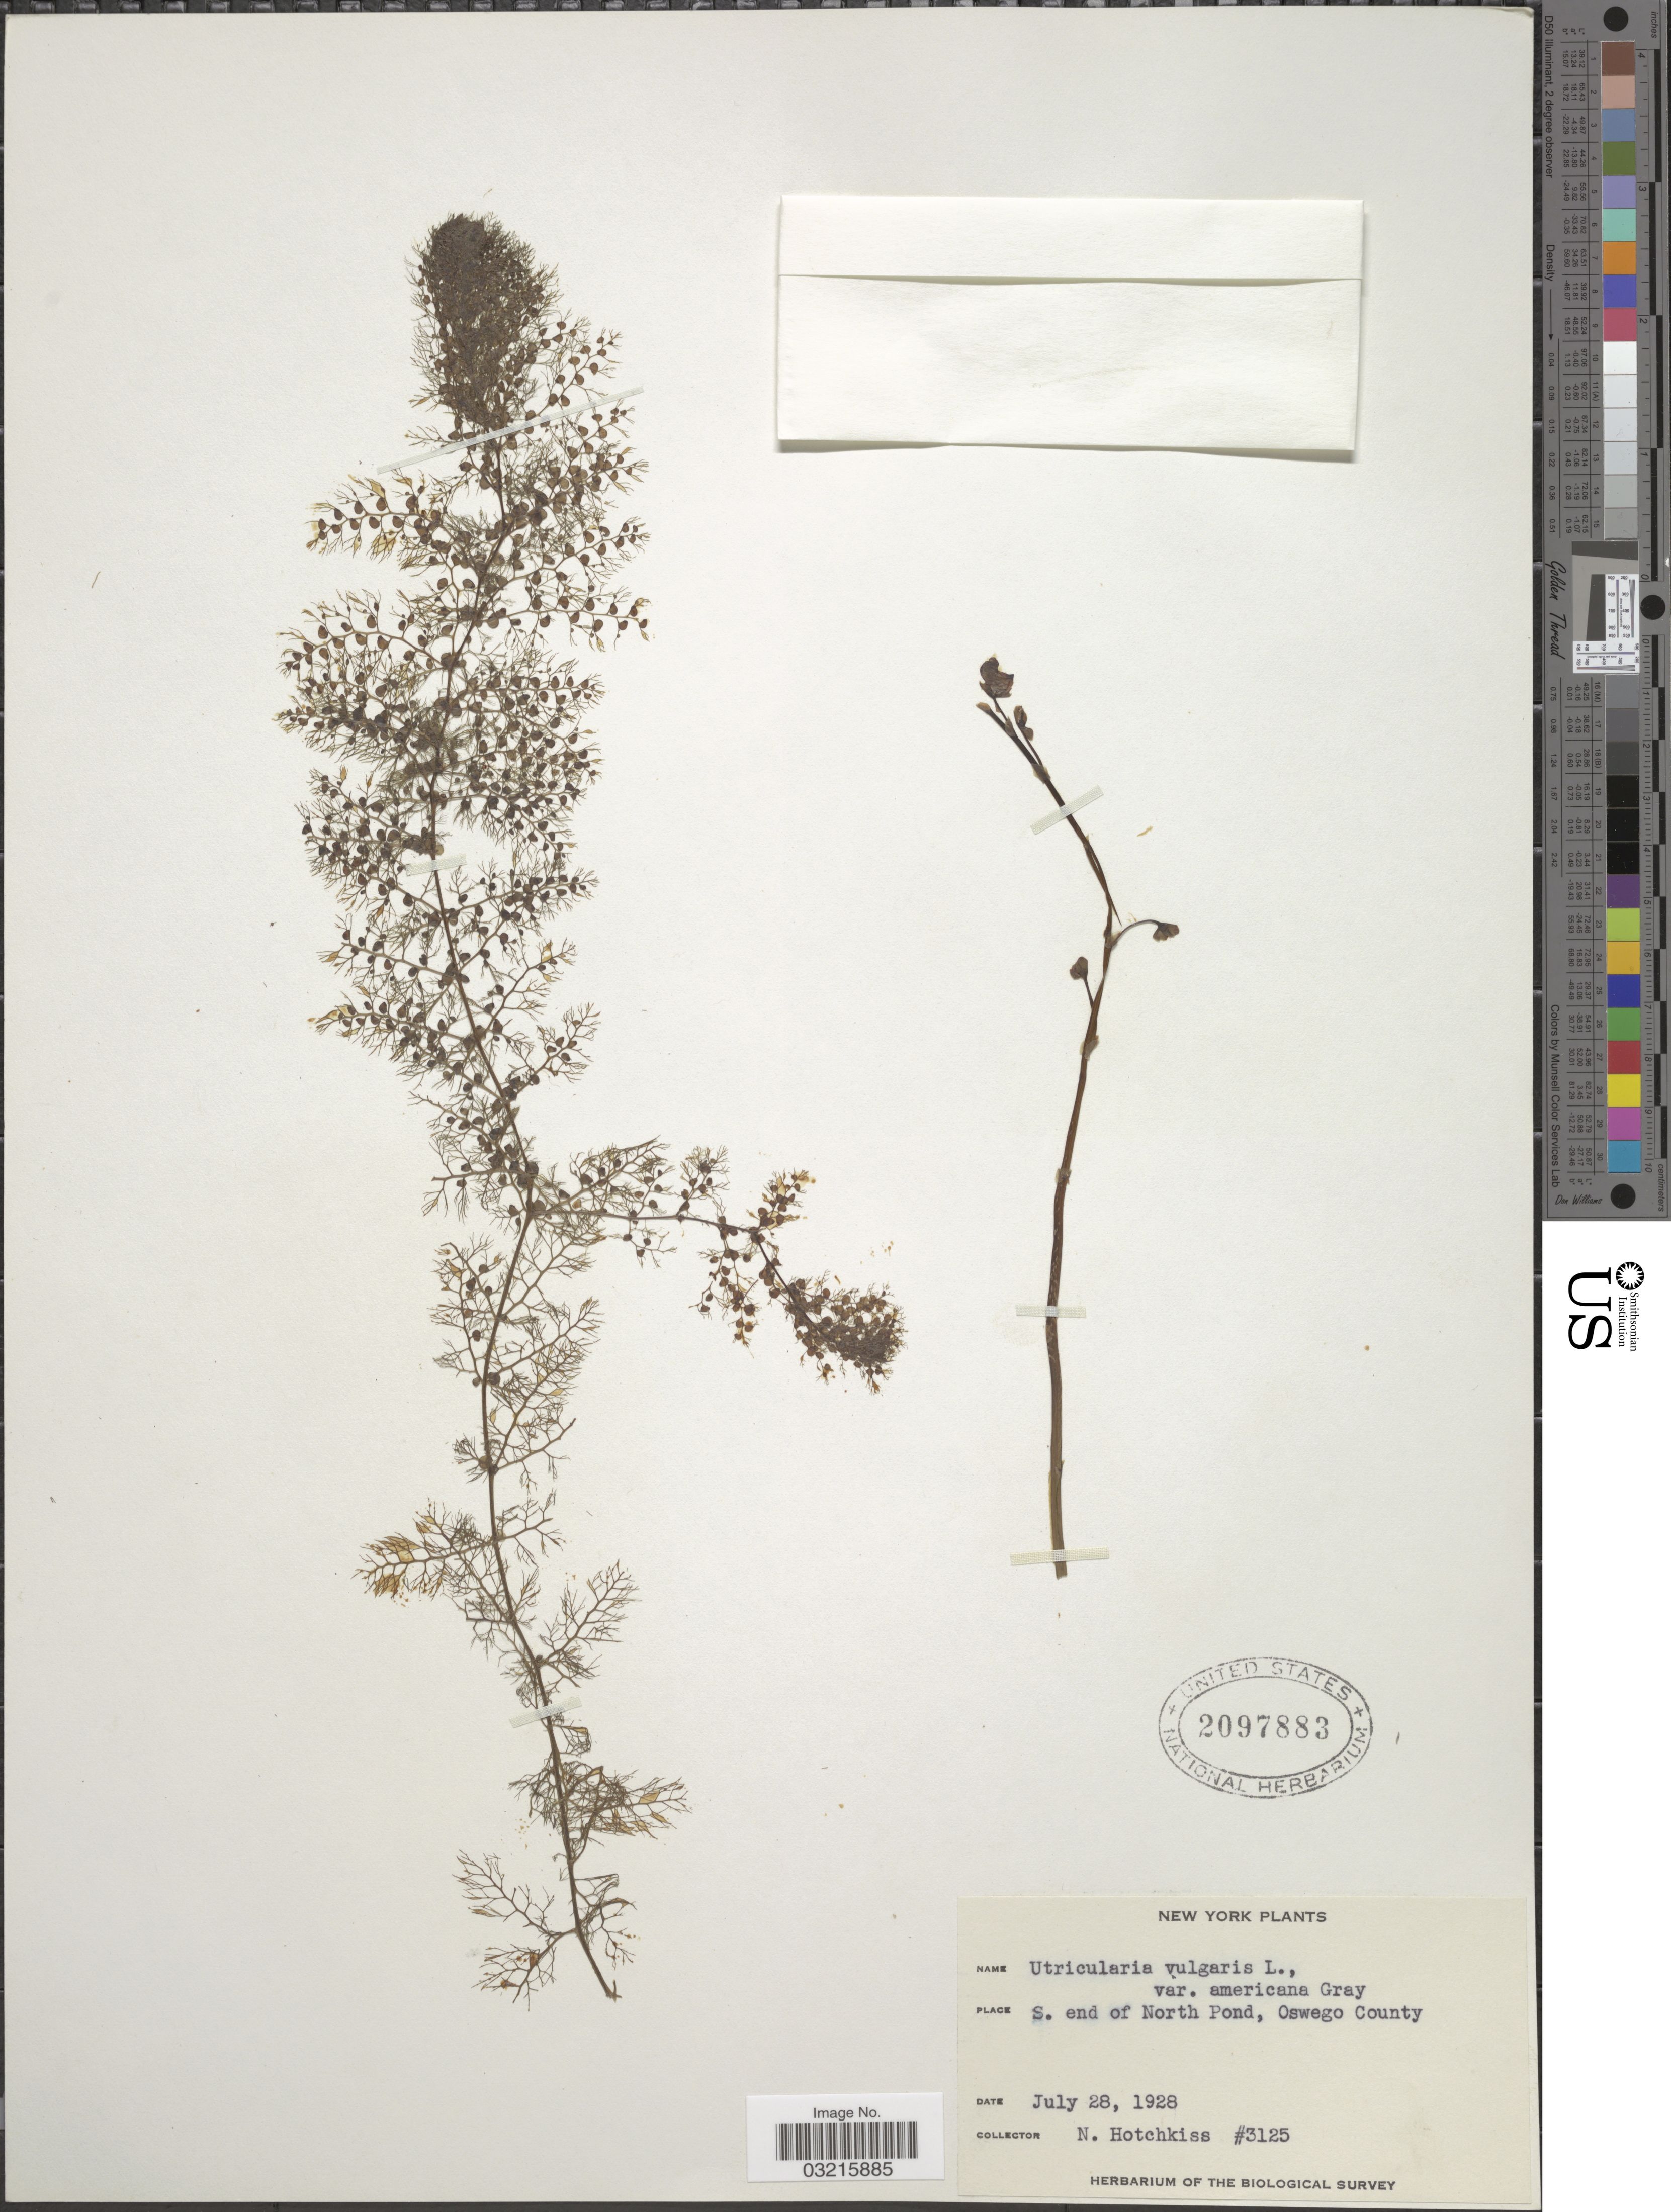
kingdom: Plantae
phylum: Tracheophyta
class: Magnoliopsida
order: Lamiales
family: Lentibulariaceae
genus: Utricularia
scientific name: Utricularia vulgaris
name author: L.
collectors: N. Hotchkiss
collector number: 3125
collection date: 1928-07-28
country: United States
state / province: New York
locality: S. end of North Pond, Oswego County.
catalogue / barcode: US 2097883